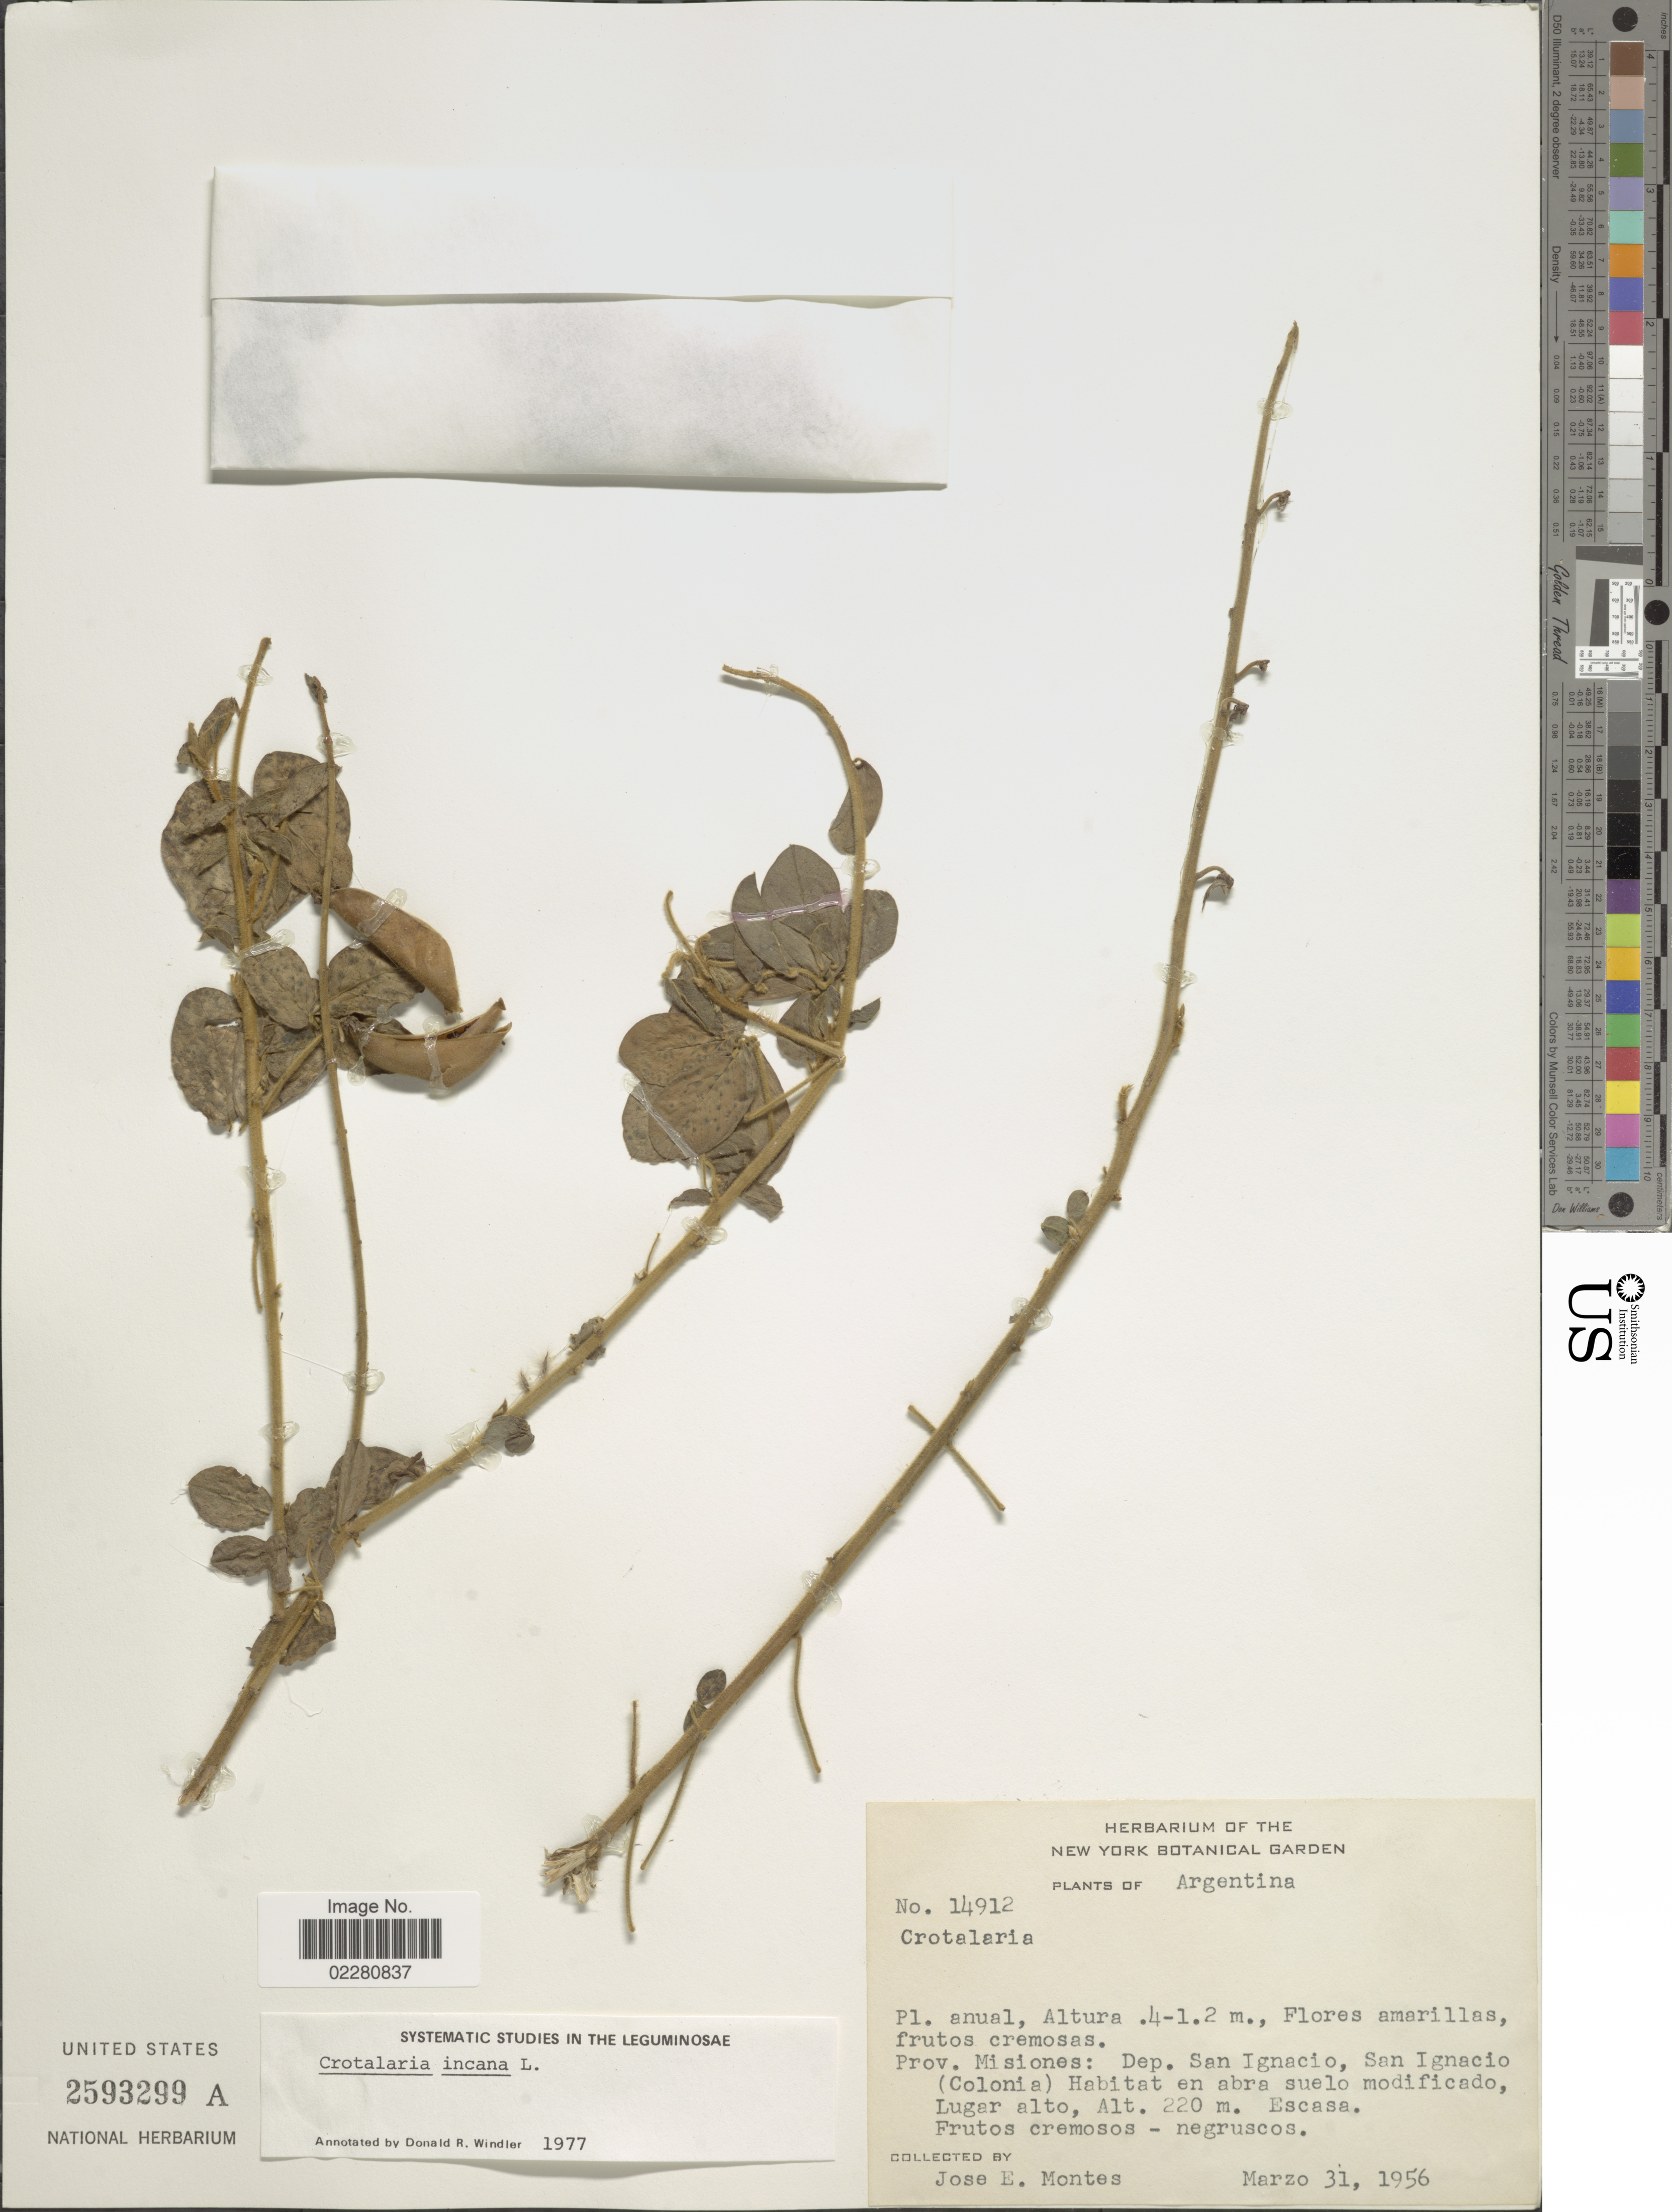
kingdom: Plantae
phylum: Tracheophyta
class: Magnoliopsida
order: Fabales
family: Fabaceae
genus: Crotalaria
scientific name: Crotalaria incana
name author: L.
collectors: J. E. Montes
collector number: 14912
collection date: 1956-03-31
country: Argentina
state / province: Misiones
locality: Prov. Misiones: Dep. San Ignacio, San Ignacio (Colonia)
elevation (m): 220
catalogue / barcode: US 2593299A